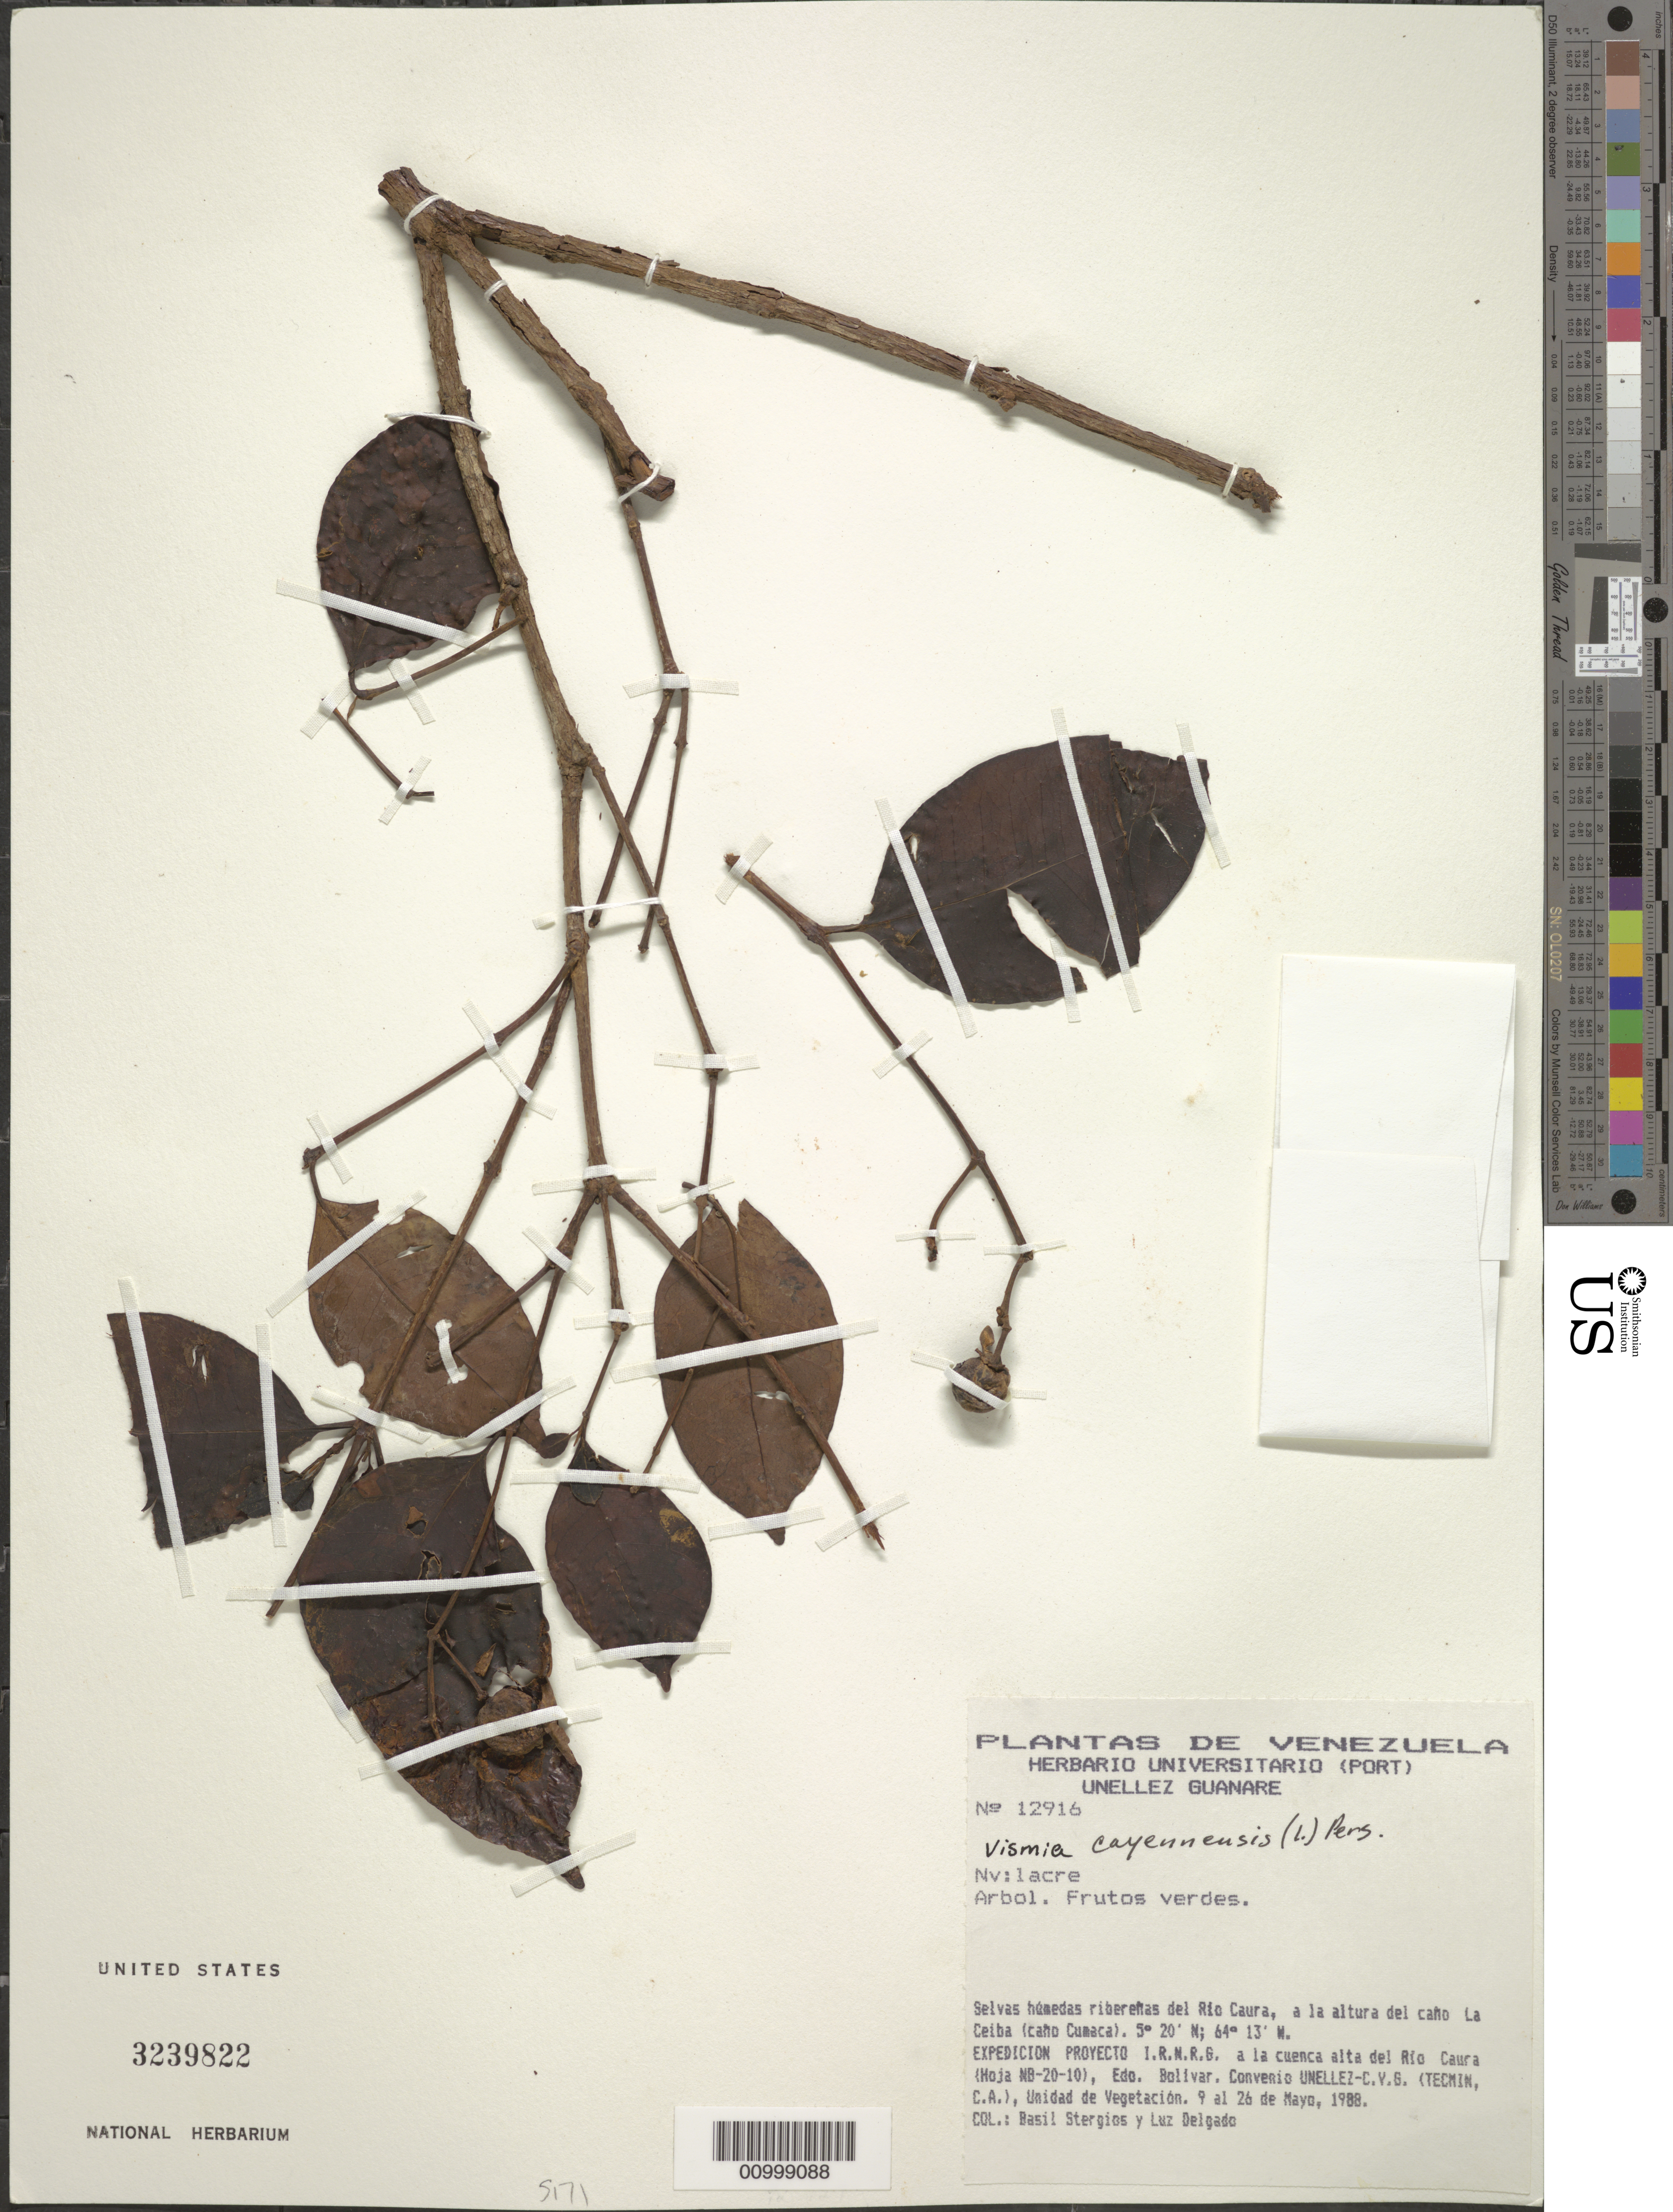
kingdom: Plantae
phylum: Tracheophyta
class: Magnoliopsida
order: Malpighiales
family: Hypericaceae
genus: Vismia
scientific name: Vismia cayennensis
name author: (Jacq.) Pers.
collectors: B. G. Stergios & L. Delgado V.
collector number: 12916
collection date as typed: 9-May-88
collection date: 1988-05-09/1988-05-26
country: Venezuela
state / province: Bolívar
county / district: Sucre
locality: Rio Caura, a la altura del cano la Ceiba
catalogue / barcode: US 3239822